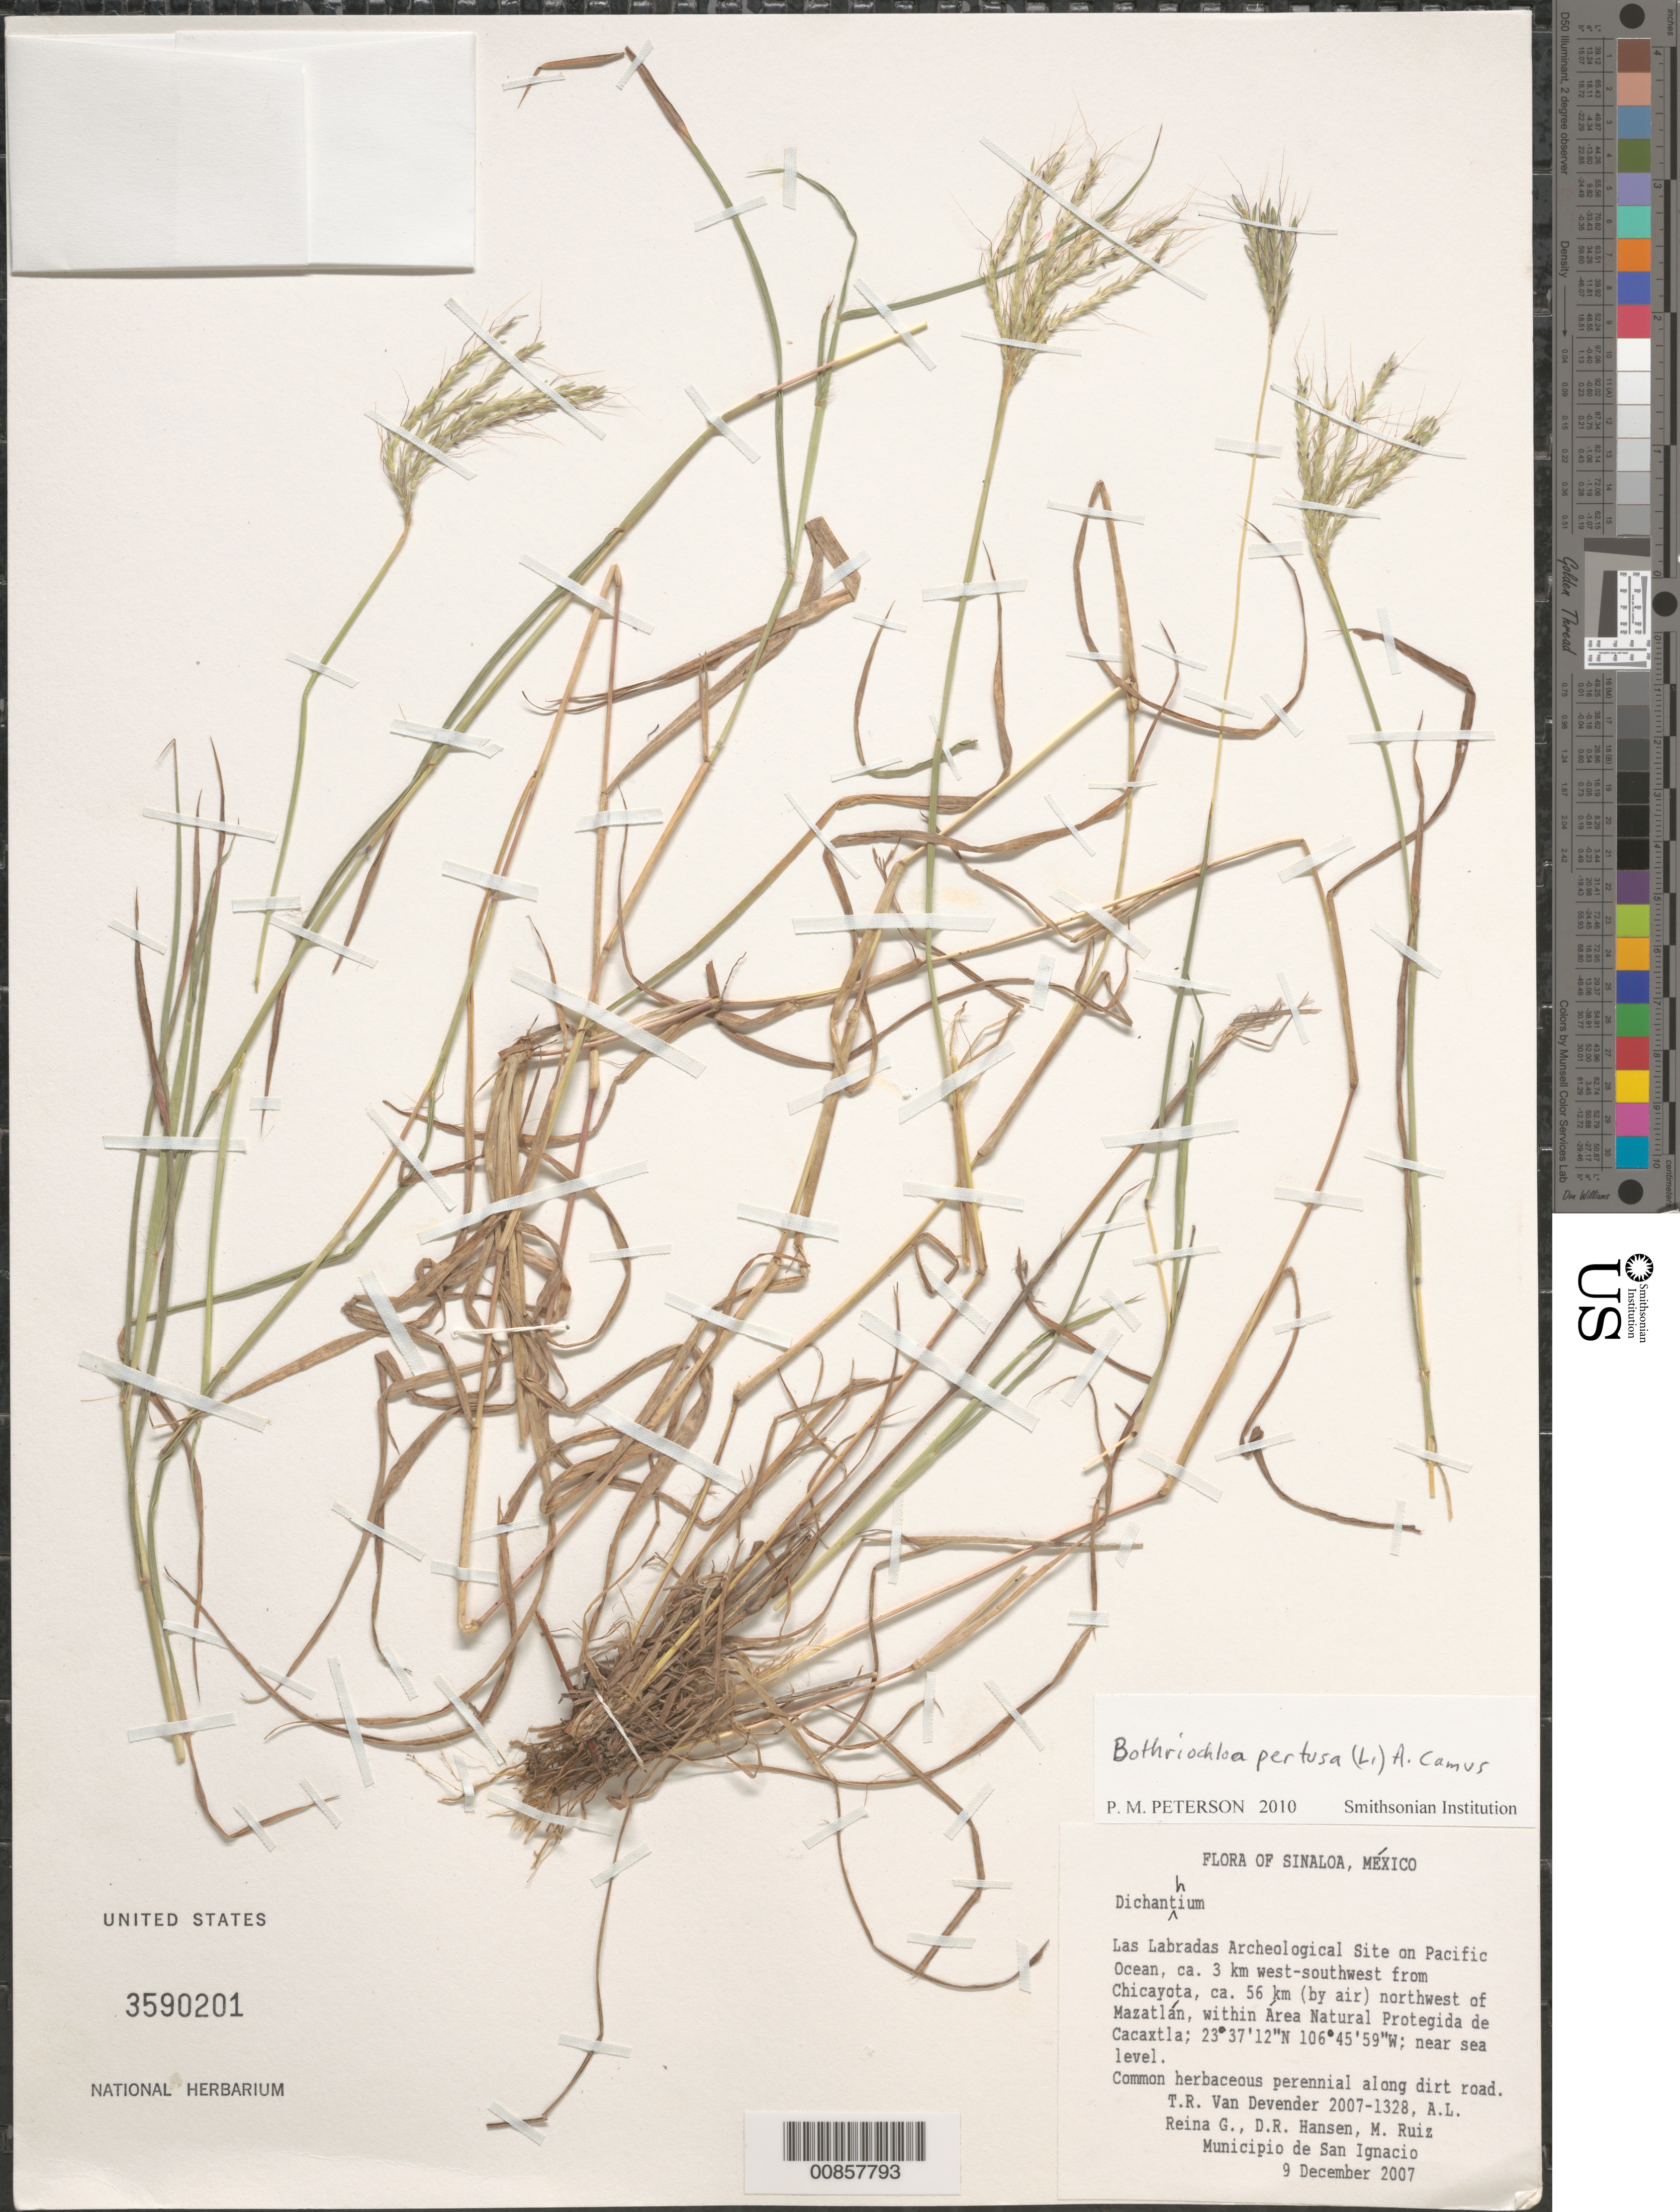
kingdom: Plantae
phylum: Tracheophyta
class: Liliopsida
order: Poales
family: Poaceae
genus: Bothriochloa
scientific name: Bothriochloa pertusa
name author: (L.) A. Camus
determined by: Peterson, Paul M., (BOT), Smithsonian Institution - National Museum of Natural History (UNITED STATES)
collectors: T. R. Van Devender, A. L. Reina G., D. R. Hansen & M. Ruiz G.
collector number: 2007-1328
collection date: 2007-12-09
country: Mexico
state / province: Sinaloa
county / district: San Ignacio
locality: Las Labadas Archeological Site on Pacific Ocean, ca. 3 km WSW from Chicayota, ca. 56 km (by air) NW of Mazatlán, within Area Natural Protegida de Cacaxtla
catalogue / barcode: US 3590201